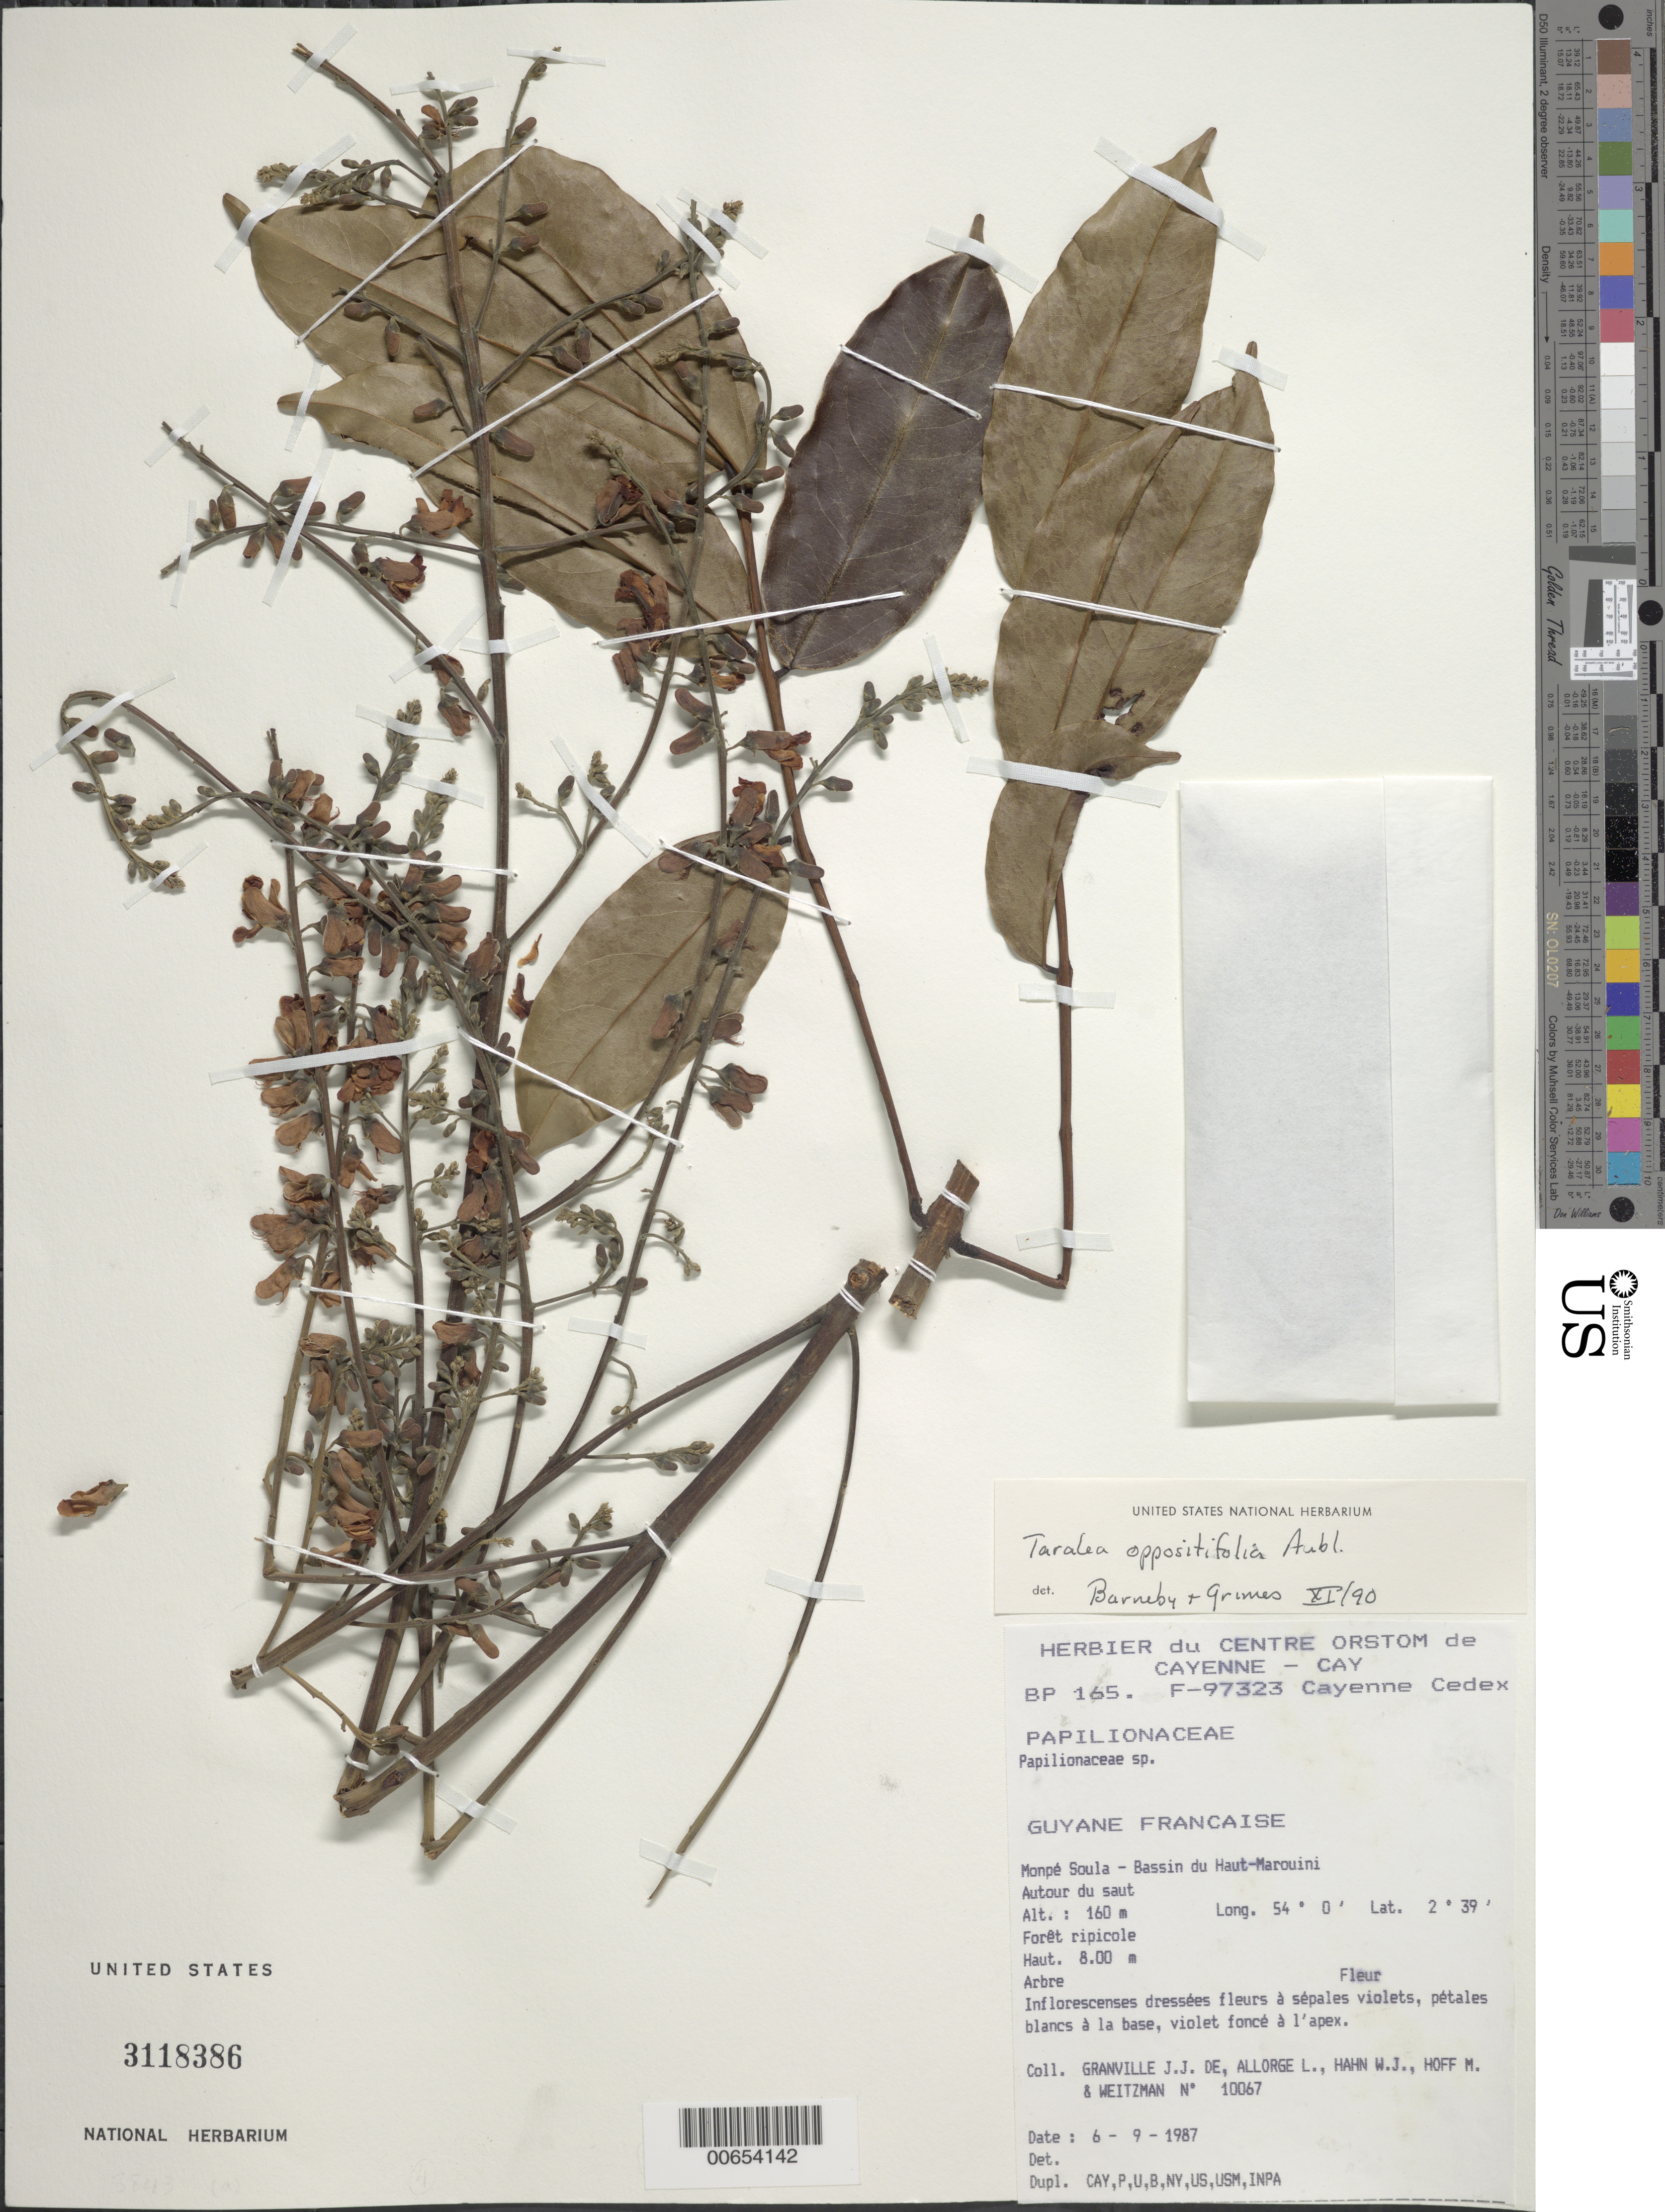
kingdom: Plantae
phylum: Tracheophyta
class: Magnoliopsida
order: Fabales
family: Fabaceae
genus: Taralea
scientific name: Taralea oppositifolia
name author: Aubl.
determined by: Barneby, R. C.; Grimes, J. W.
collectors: J.-J. de Granville, L. Allorge, W. J. Hahn, M. Hoff & A. L. Weitzman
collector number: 10067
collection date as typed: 6-Sep-87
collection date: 1987-09-06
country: French Guiana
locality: Monpé Soula, Bassin du Haut-Marouini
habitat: Riparian forest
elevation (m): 160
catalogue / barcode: US 3118386